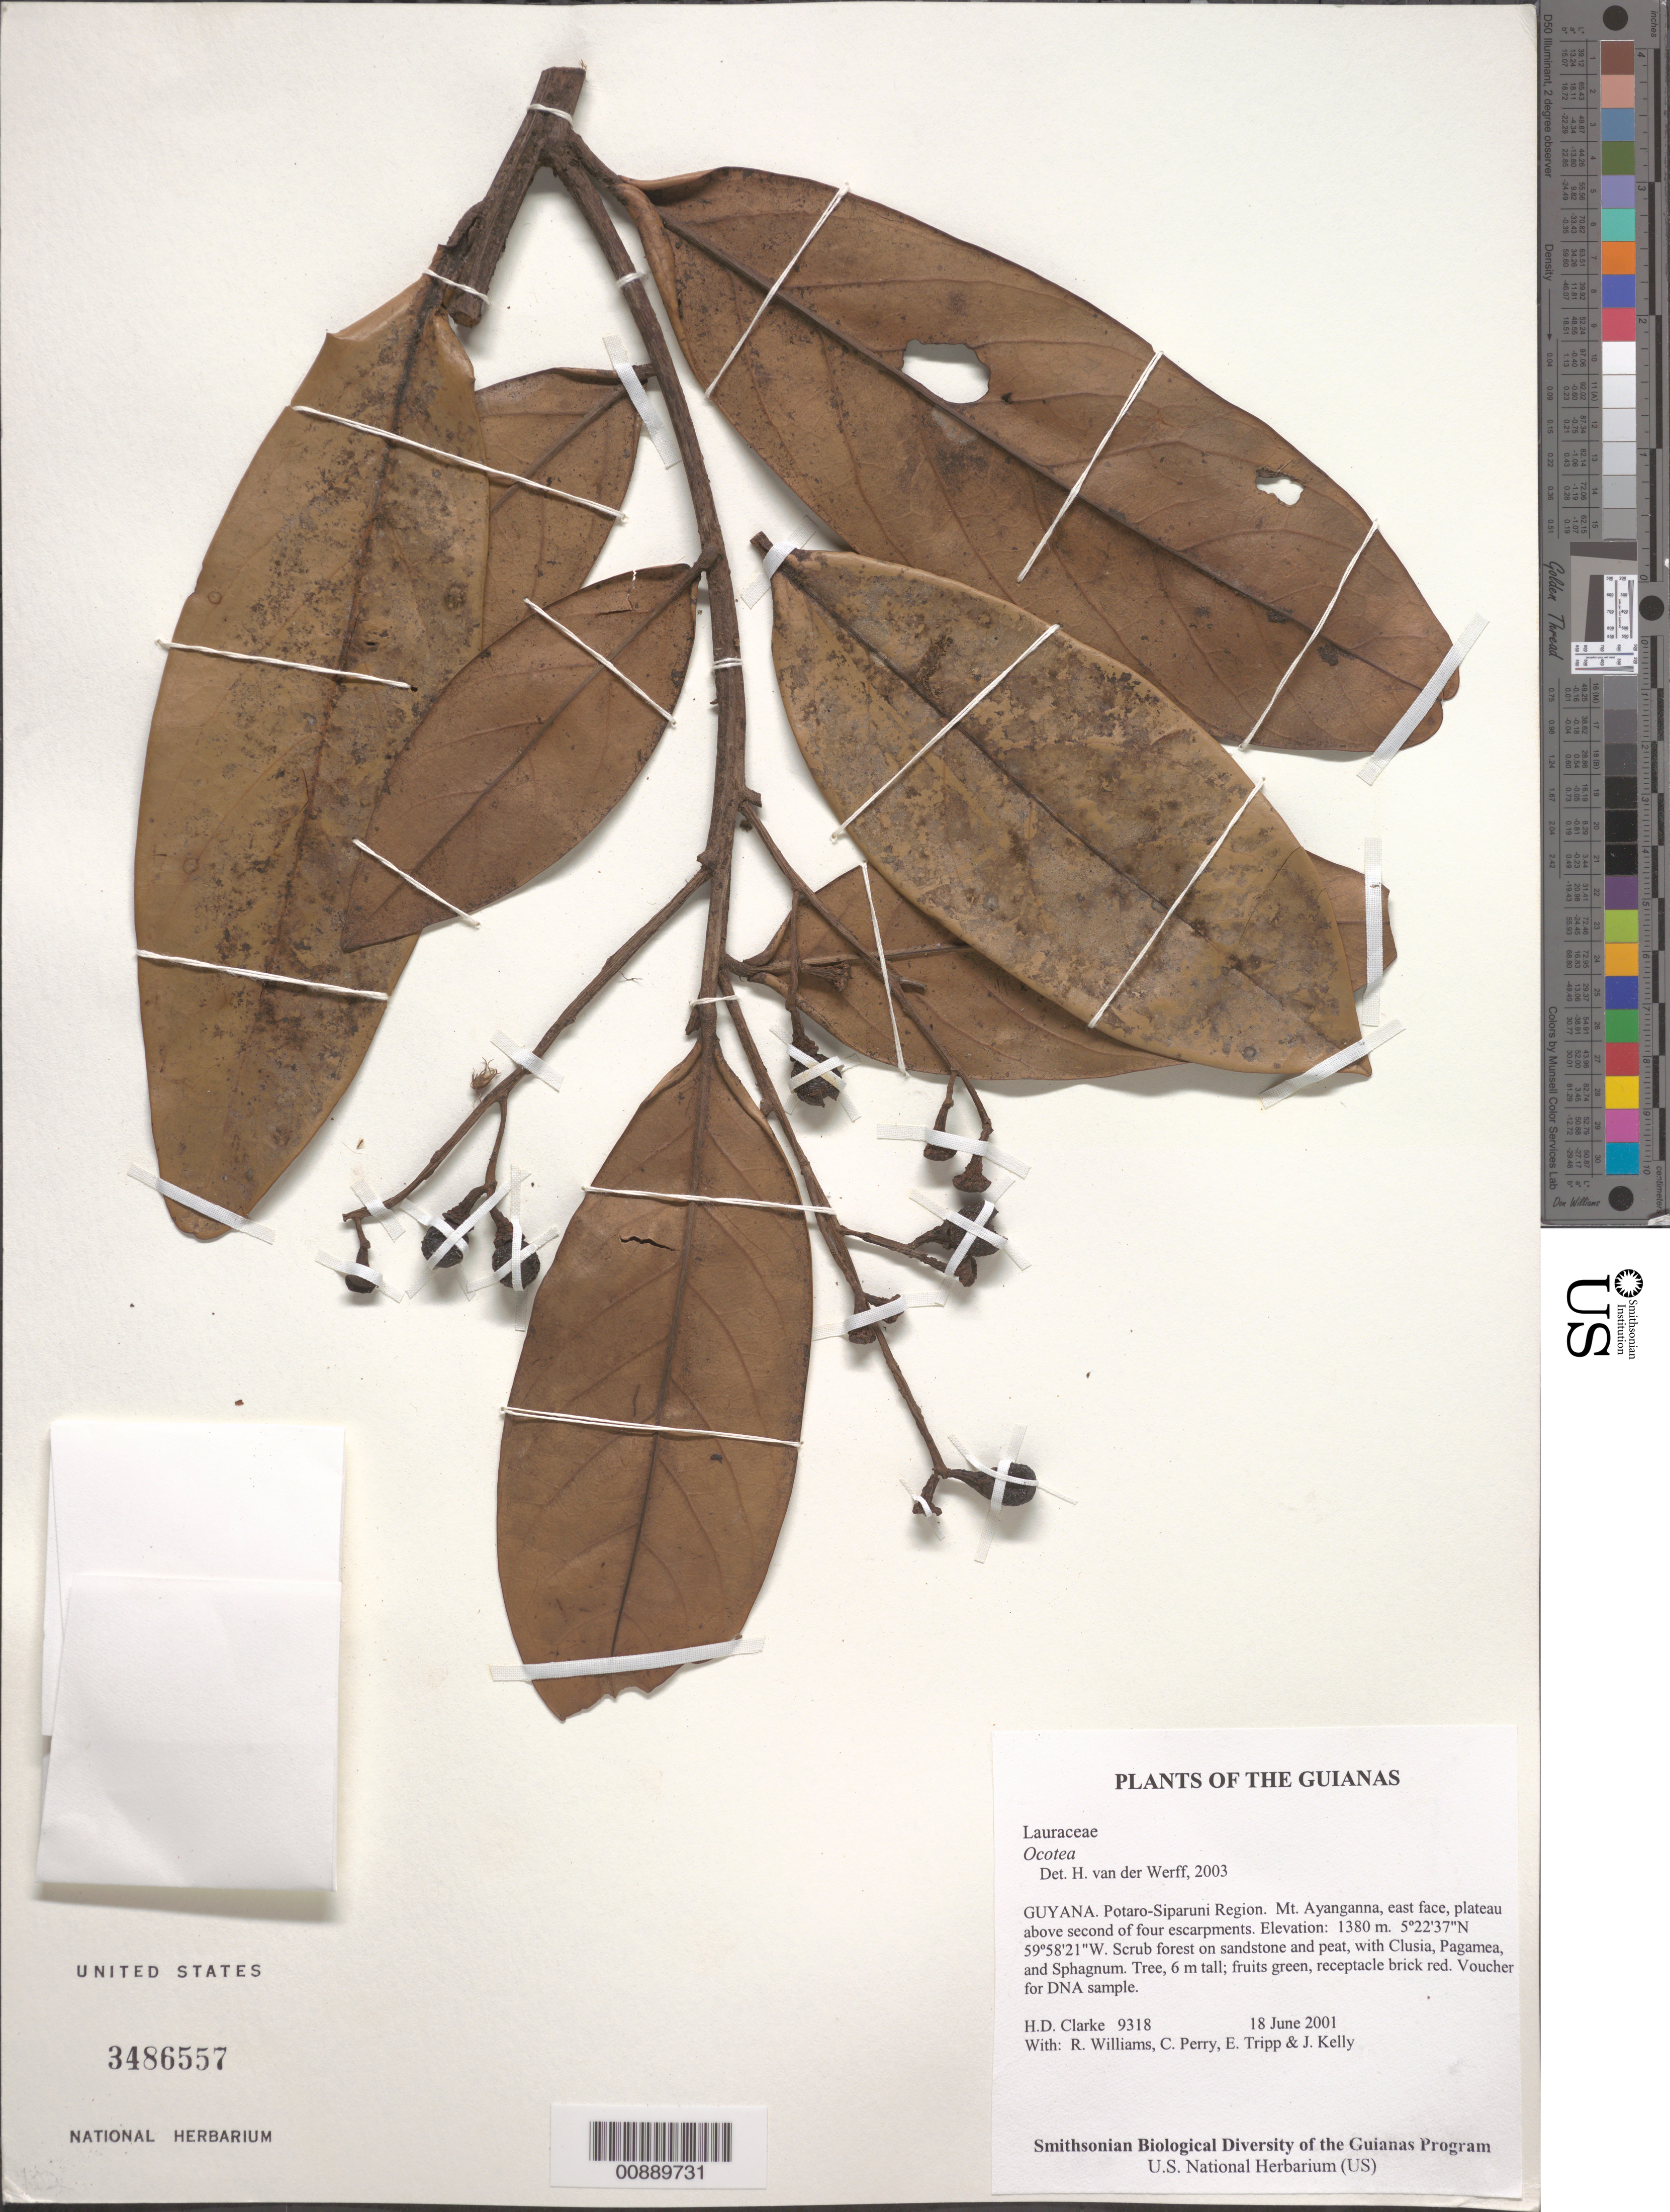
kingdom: Plantae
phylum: Tracheophyta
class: Magnoliopsida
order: Laurales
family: Lauraceae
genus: Ocotea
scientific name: Ocotea sp.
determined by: van der Werff, H., (MO), Missouri Botanical Garden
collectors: H. D. Clarke, R. Williams, C. Perry, E. Tripp & J. Kelly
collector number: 9318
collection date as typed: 18 June 2001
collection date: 2001-06-18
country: Guyana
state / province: Potaro-Siparuni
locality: Mt. Ayanganna, east face, plateau above second of four escarpments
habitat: Scrub forest on sandstone and peat, with Clusia, Pagamea, and Sphagnum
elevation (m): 1380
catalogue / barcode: US 3486557